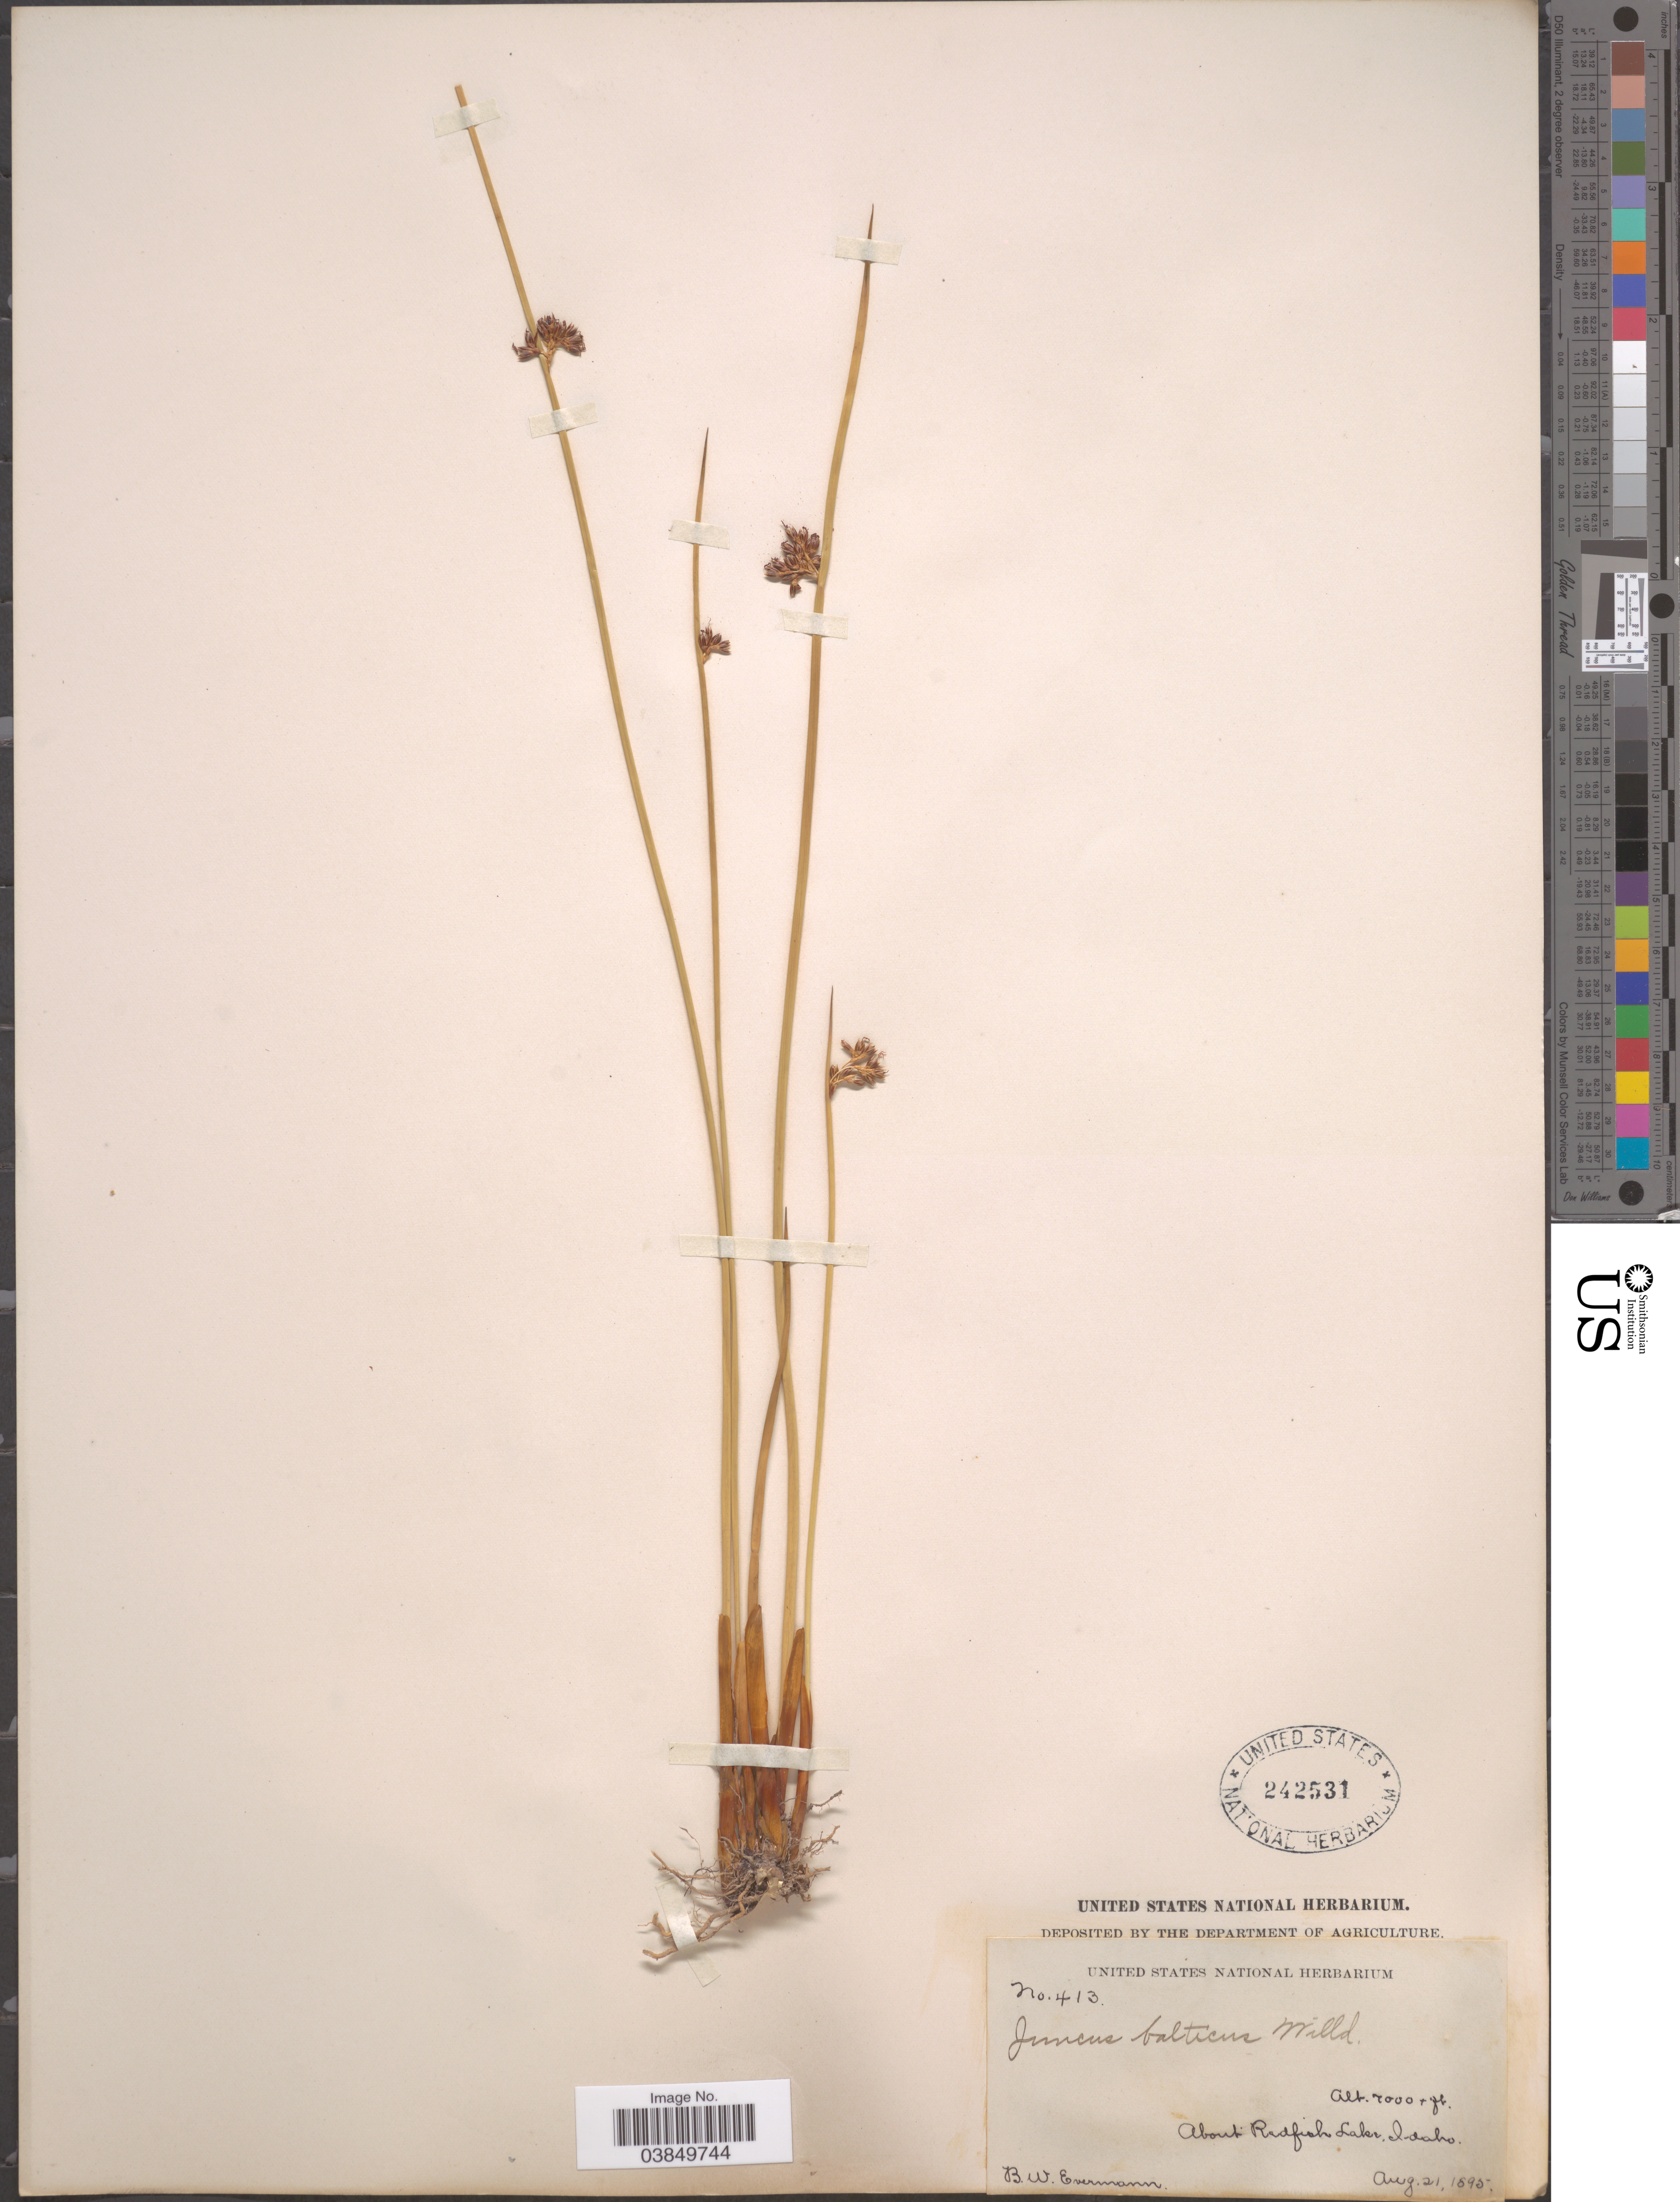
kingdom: Plantae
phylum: Tracheophyta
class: Liliopsida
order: Poales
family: Juncaceae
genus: Juncus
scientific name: Juncus balticus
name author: Willd.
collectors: B. W. Evermann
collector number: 413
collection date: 1895-08-21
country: United States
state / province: Idaho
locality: About Redfish Lake.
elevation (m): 1219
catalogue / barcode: US 242531